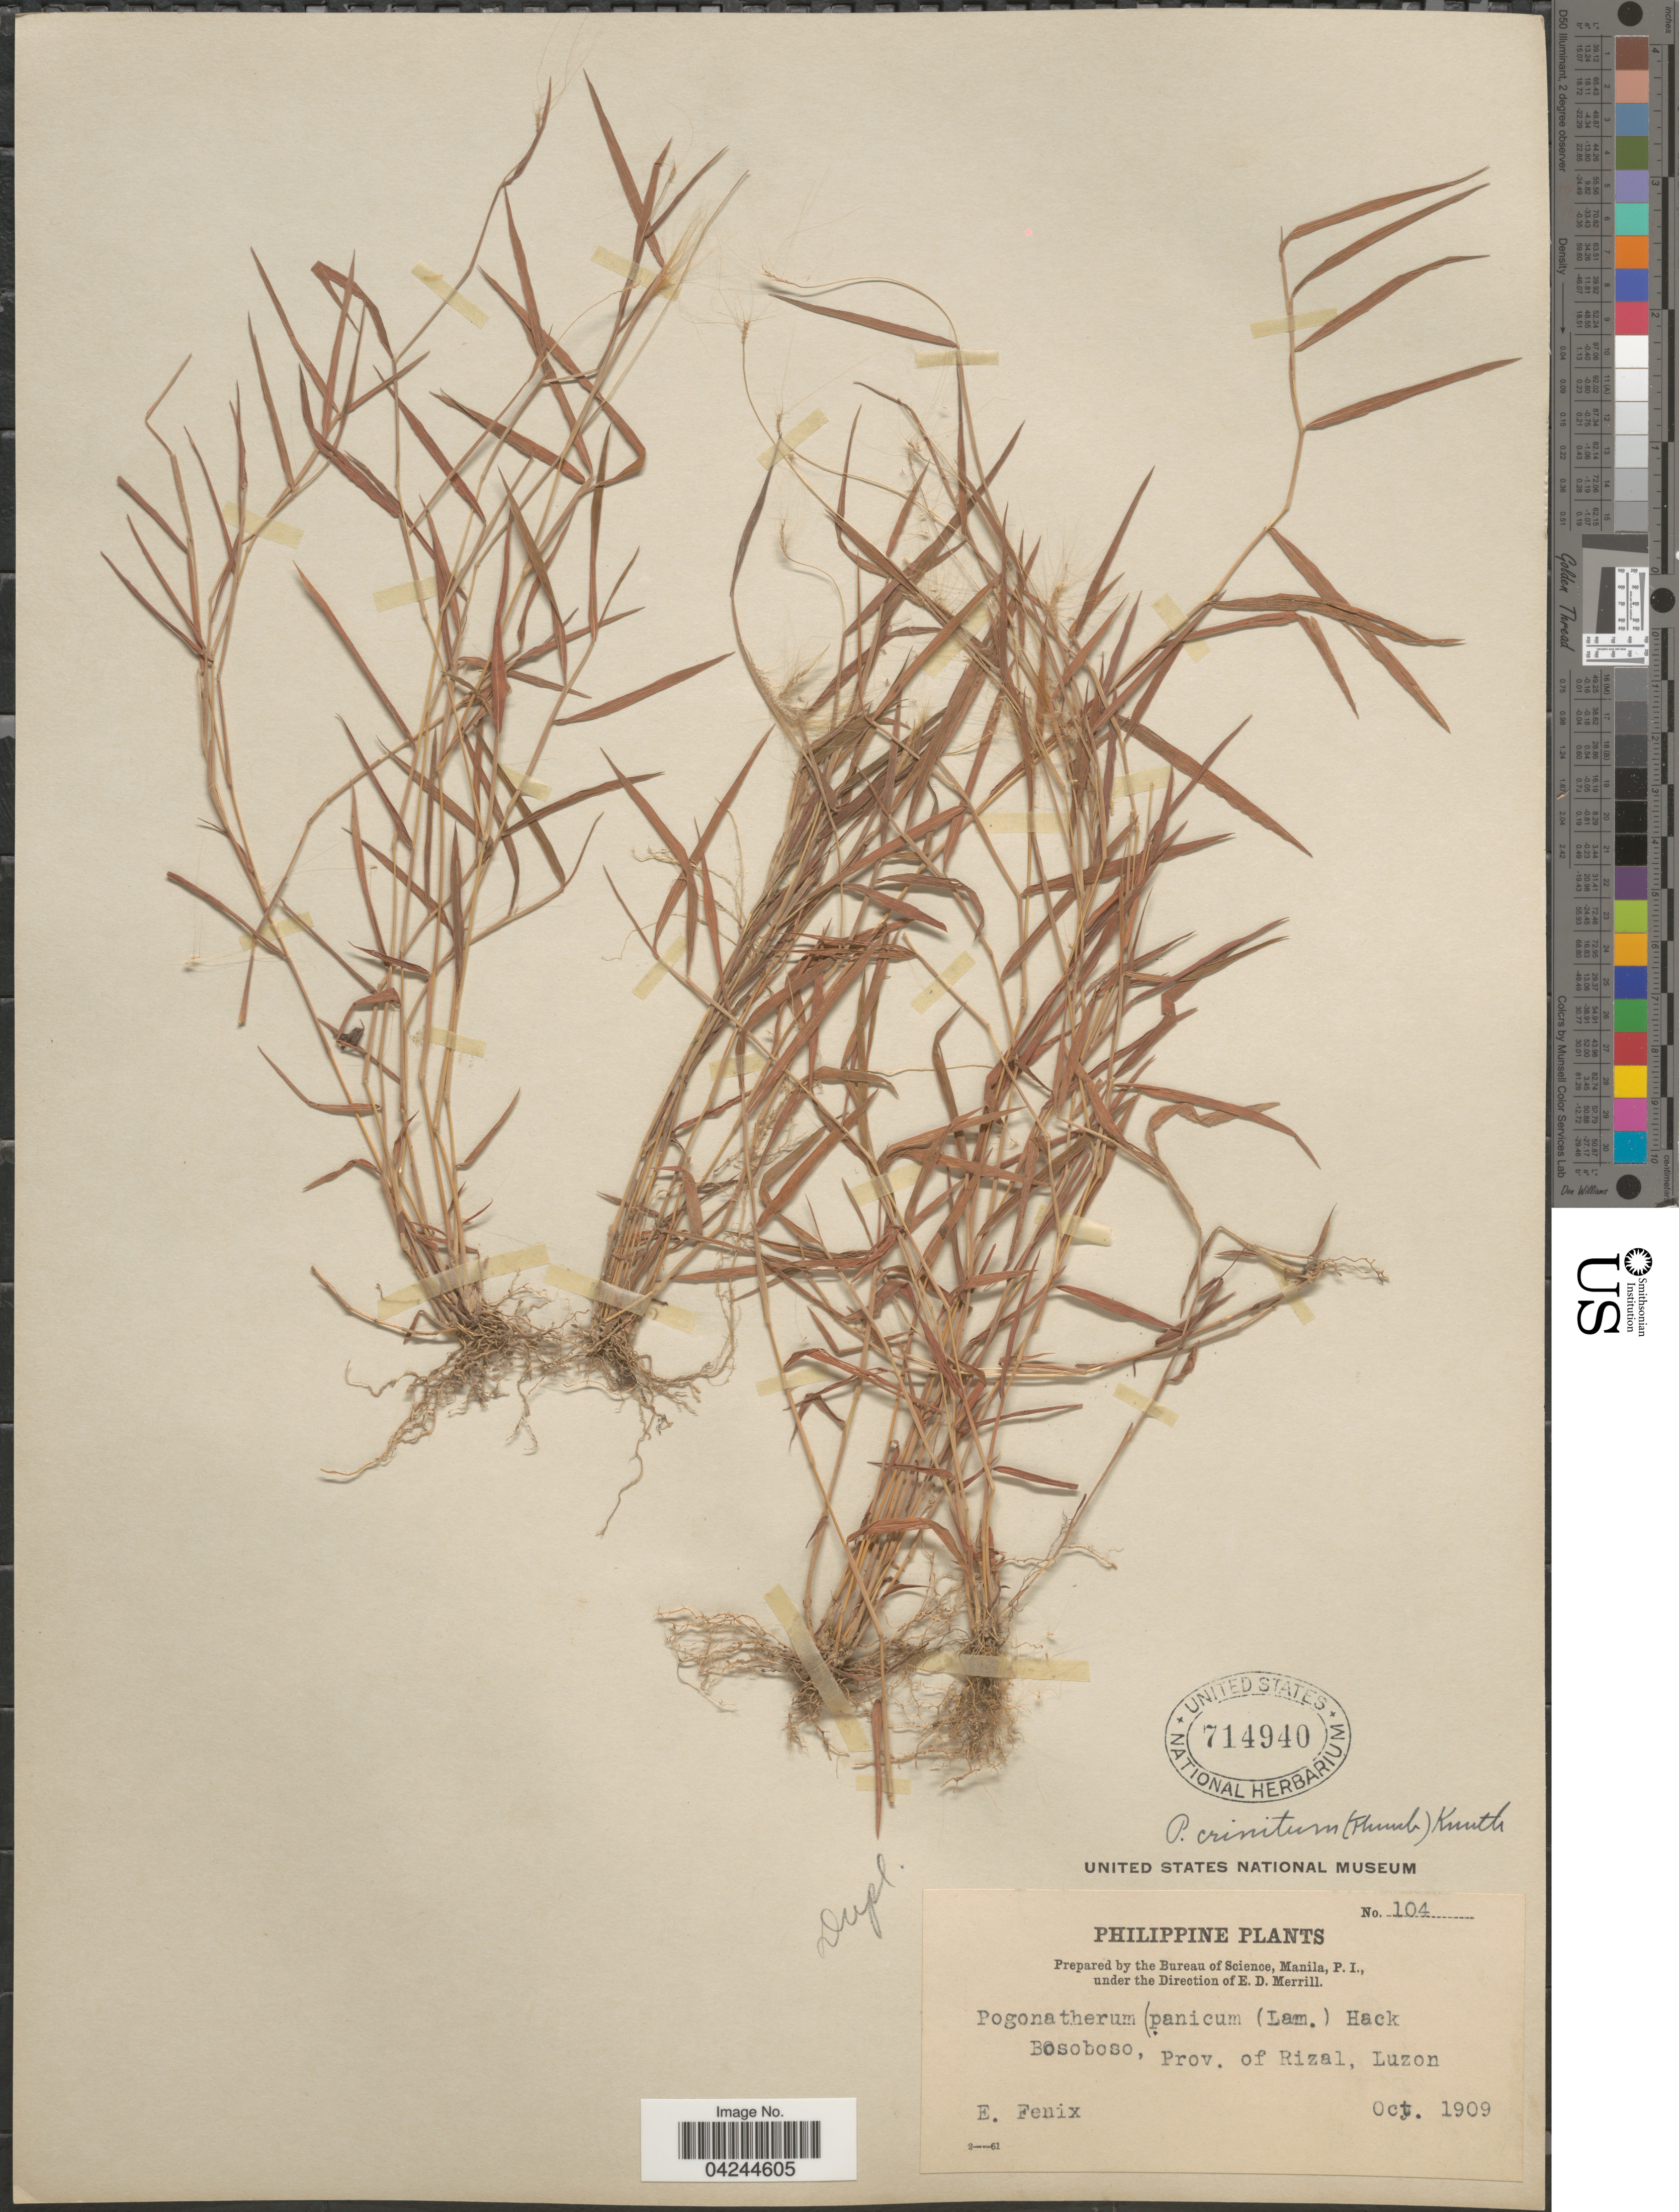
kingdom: Plantae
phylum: Tracheophyta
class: Liliopsida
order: Poales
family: Poaceae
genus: Pogonatherum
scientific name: Pogonatherum crinitum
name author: (Thunb.) Kunth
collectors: E. Fenix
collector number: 104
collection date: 1909-10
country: Philippines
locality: Bosoboso, Prov. of Rizal, Luzon.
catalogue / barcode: US 714940